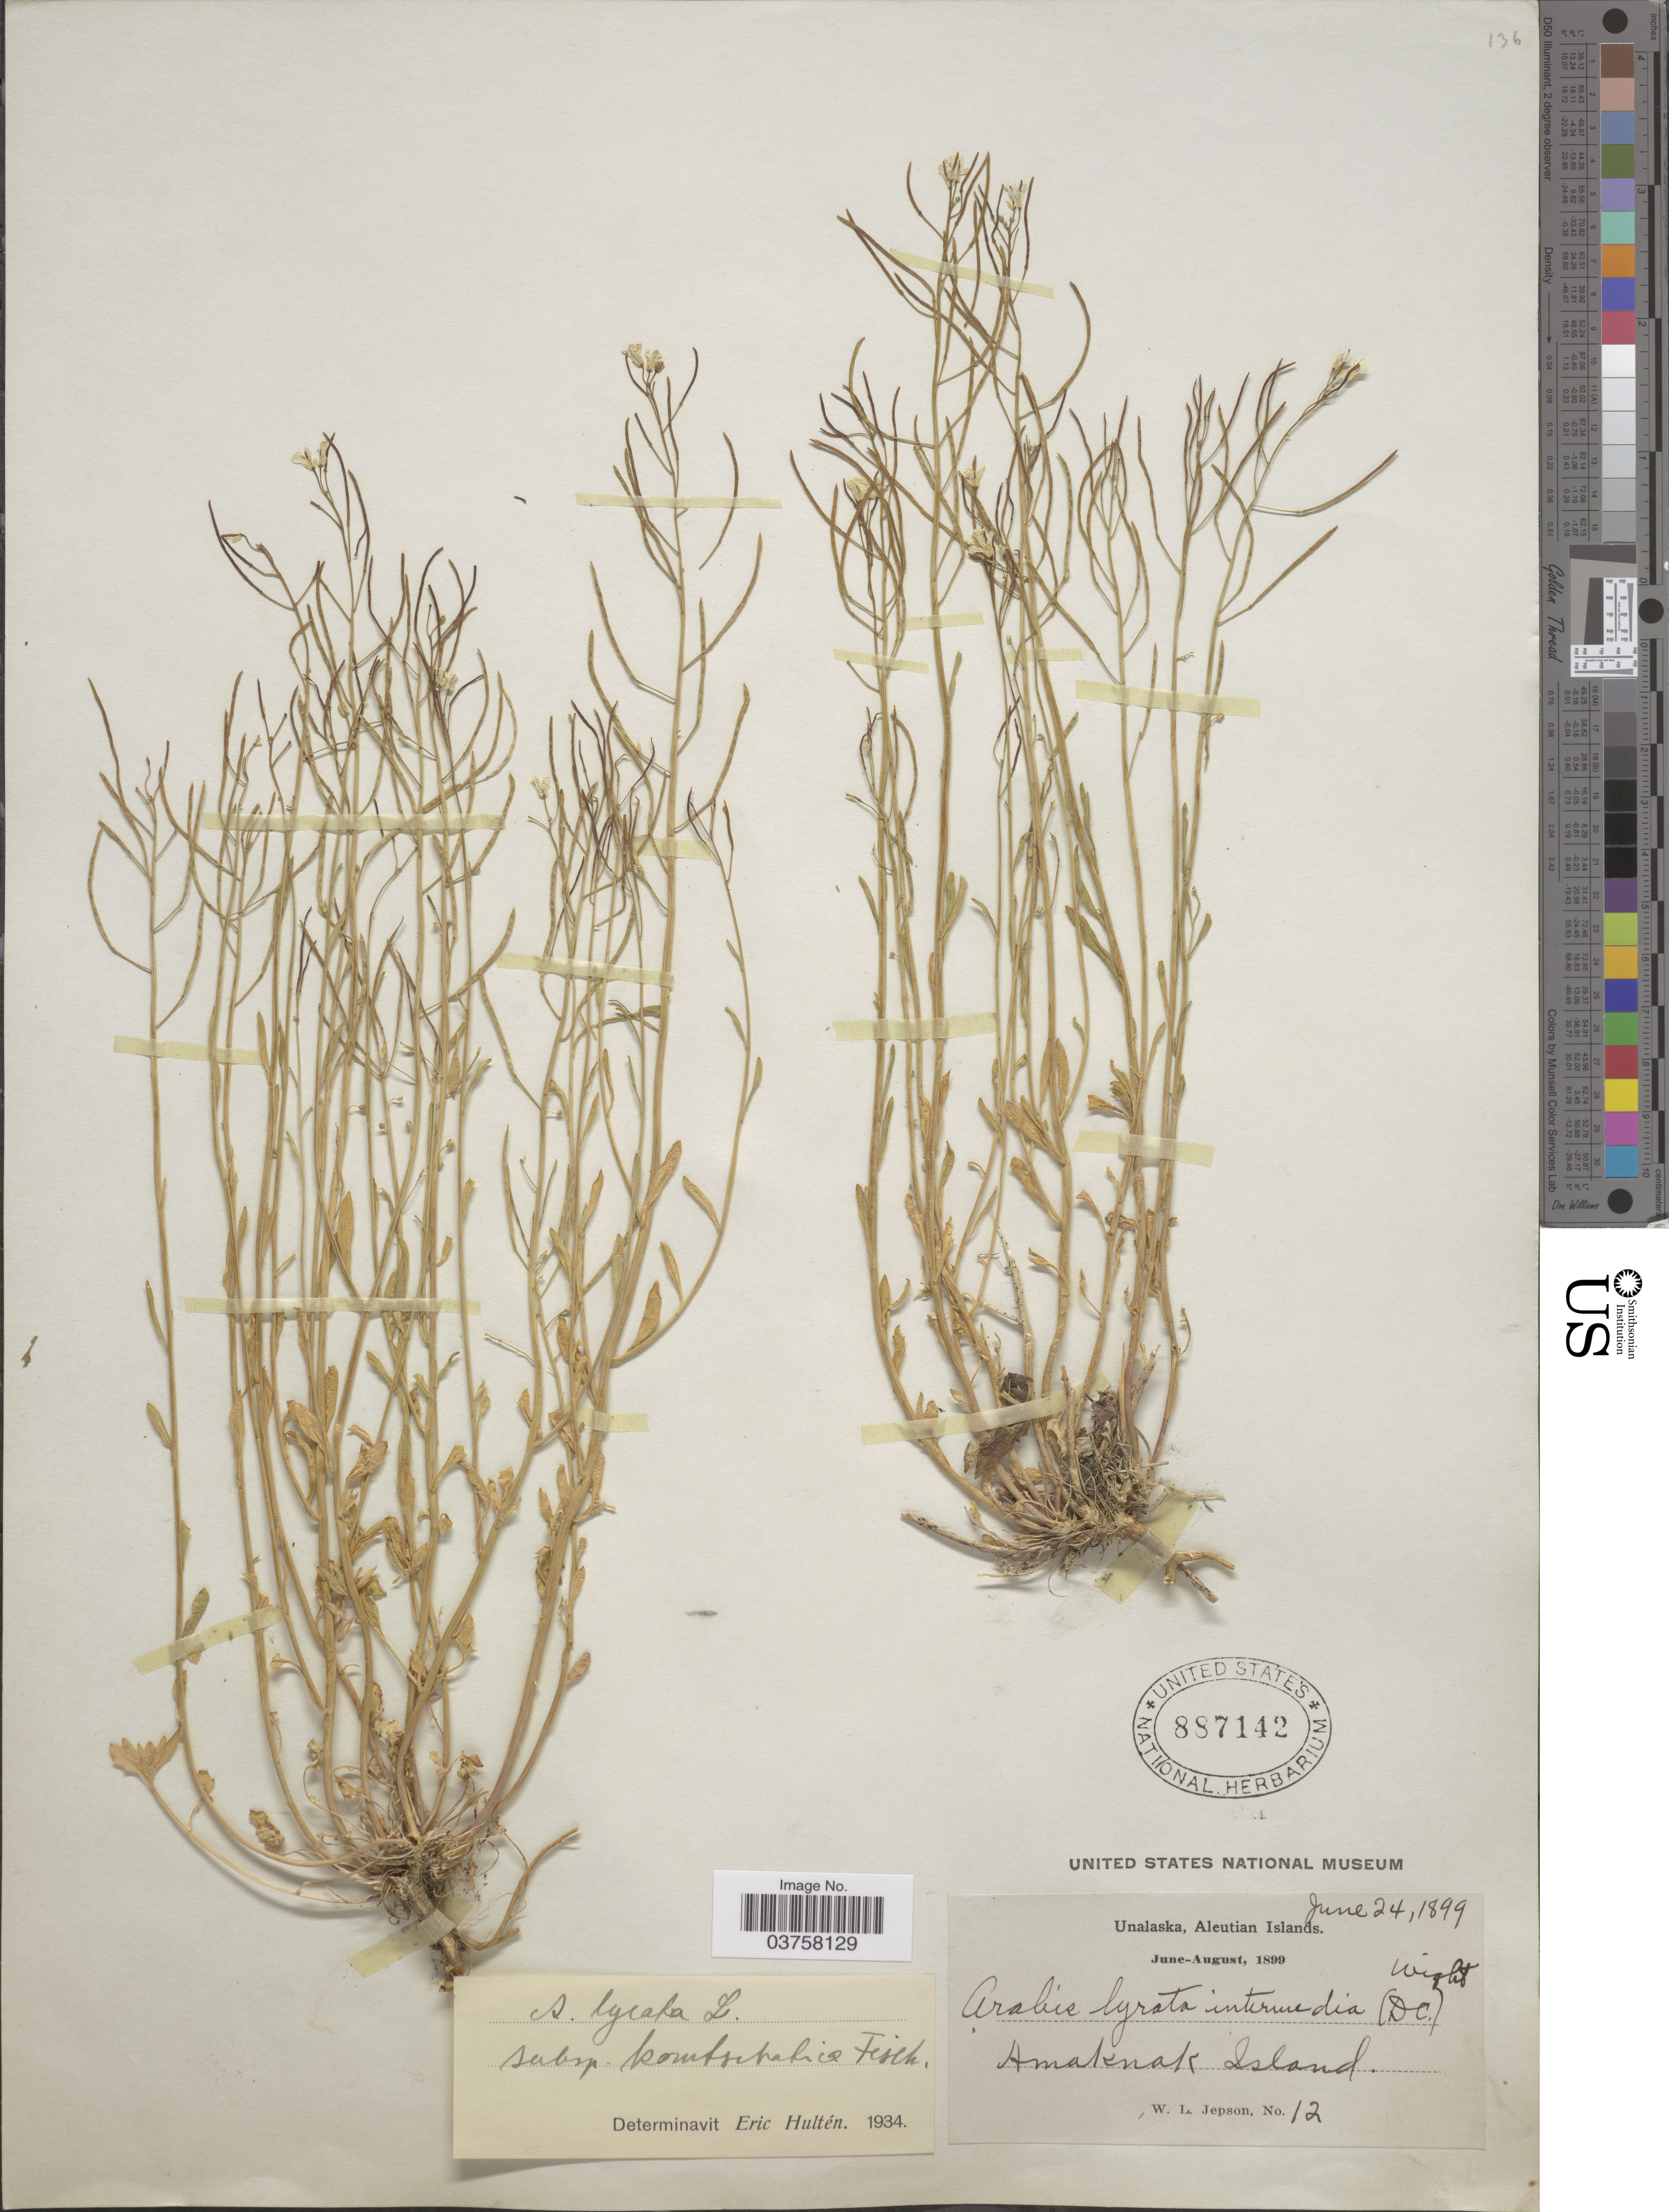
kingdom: Plantae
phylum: Tracheophyta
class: Magnoliopsida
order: Brassicales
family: Brassicaceae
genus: Arabis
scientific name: Arabis lyrata var. kamchatica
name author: Fisch. ex DC.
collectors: W. L. Jepson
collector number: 12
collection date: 1899-06-24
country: United States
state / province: Alaska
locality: Unalaska, Aleutian Islands. Amaknak Island.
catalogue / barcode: US 887142